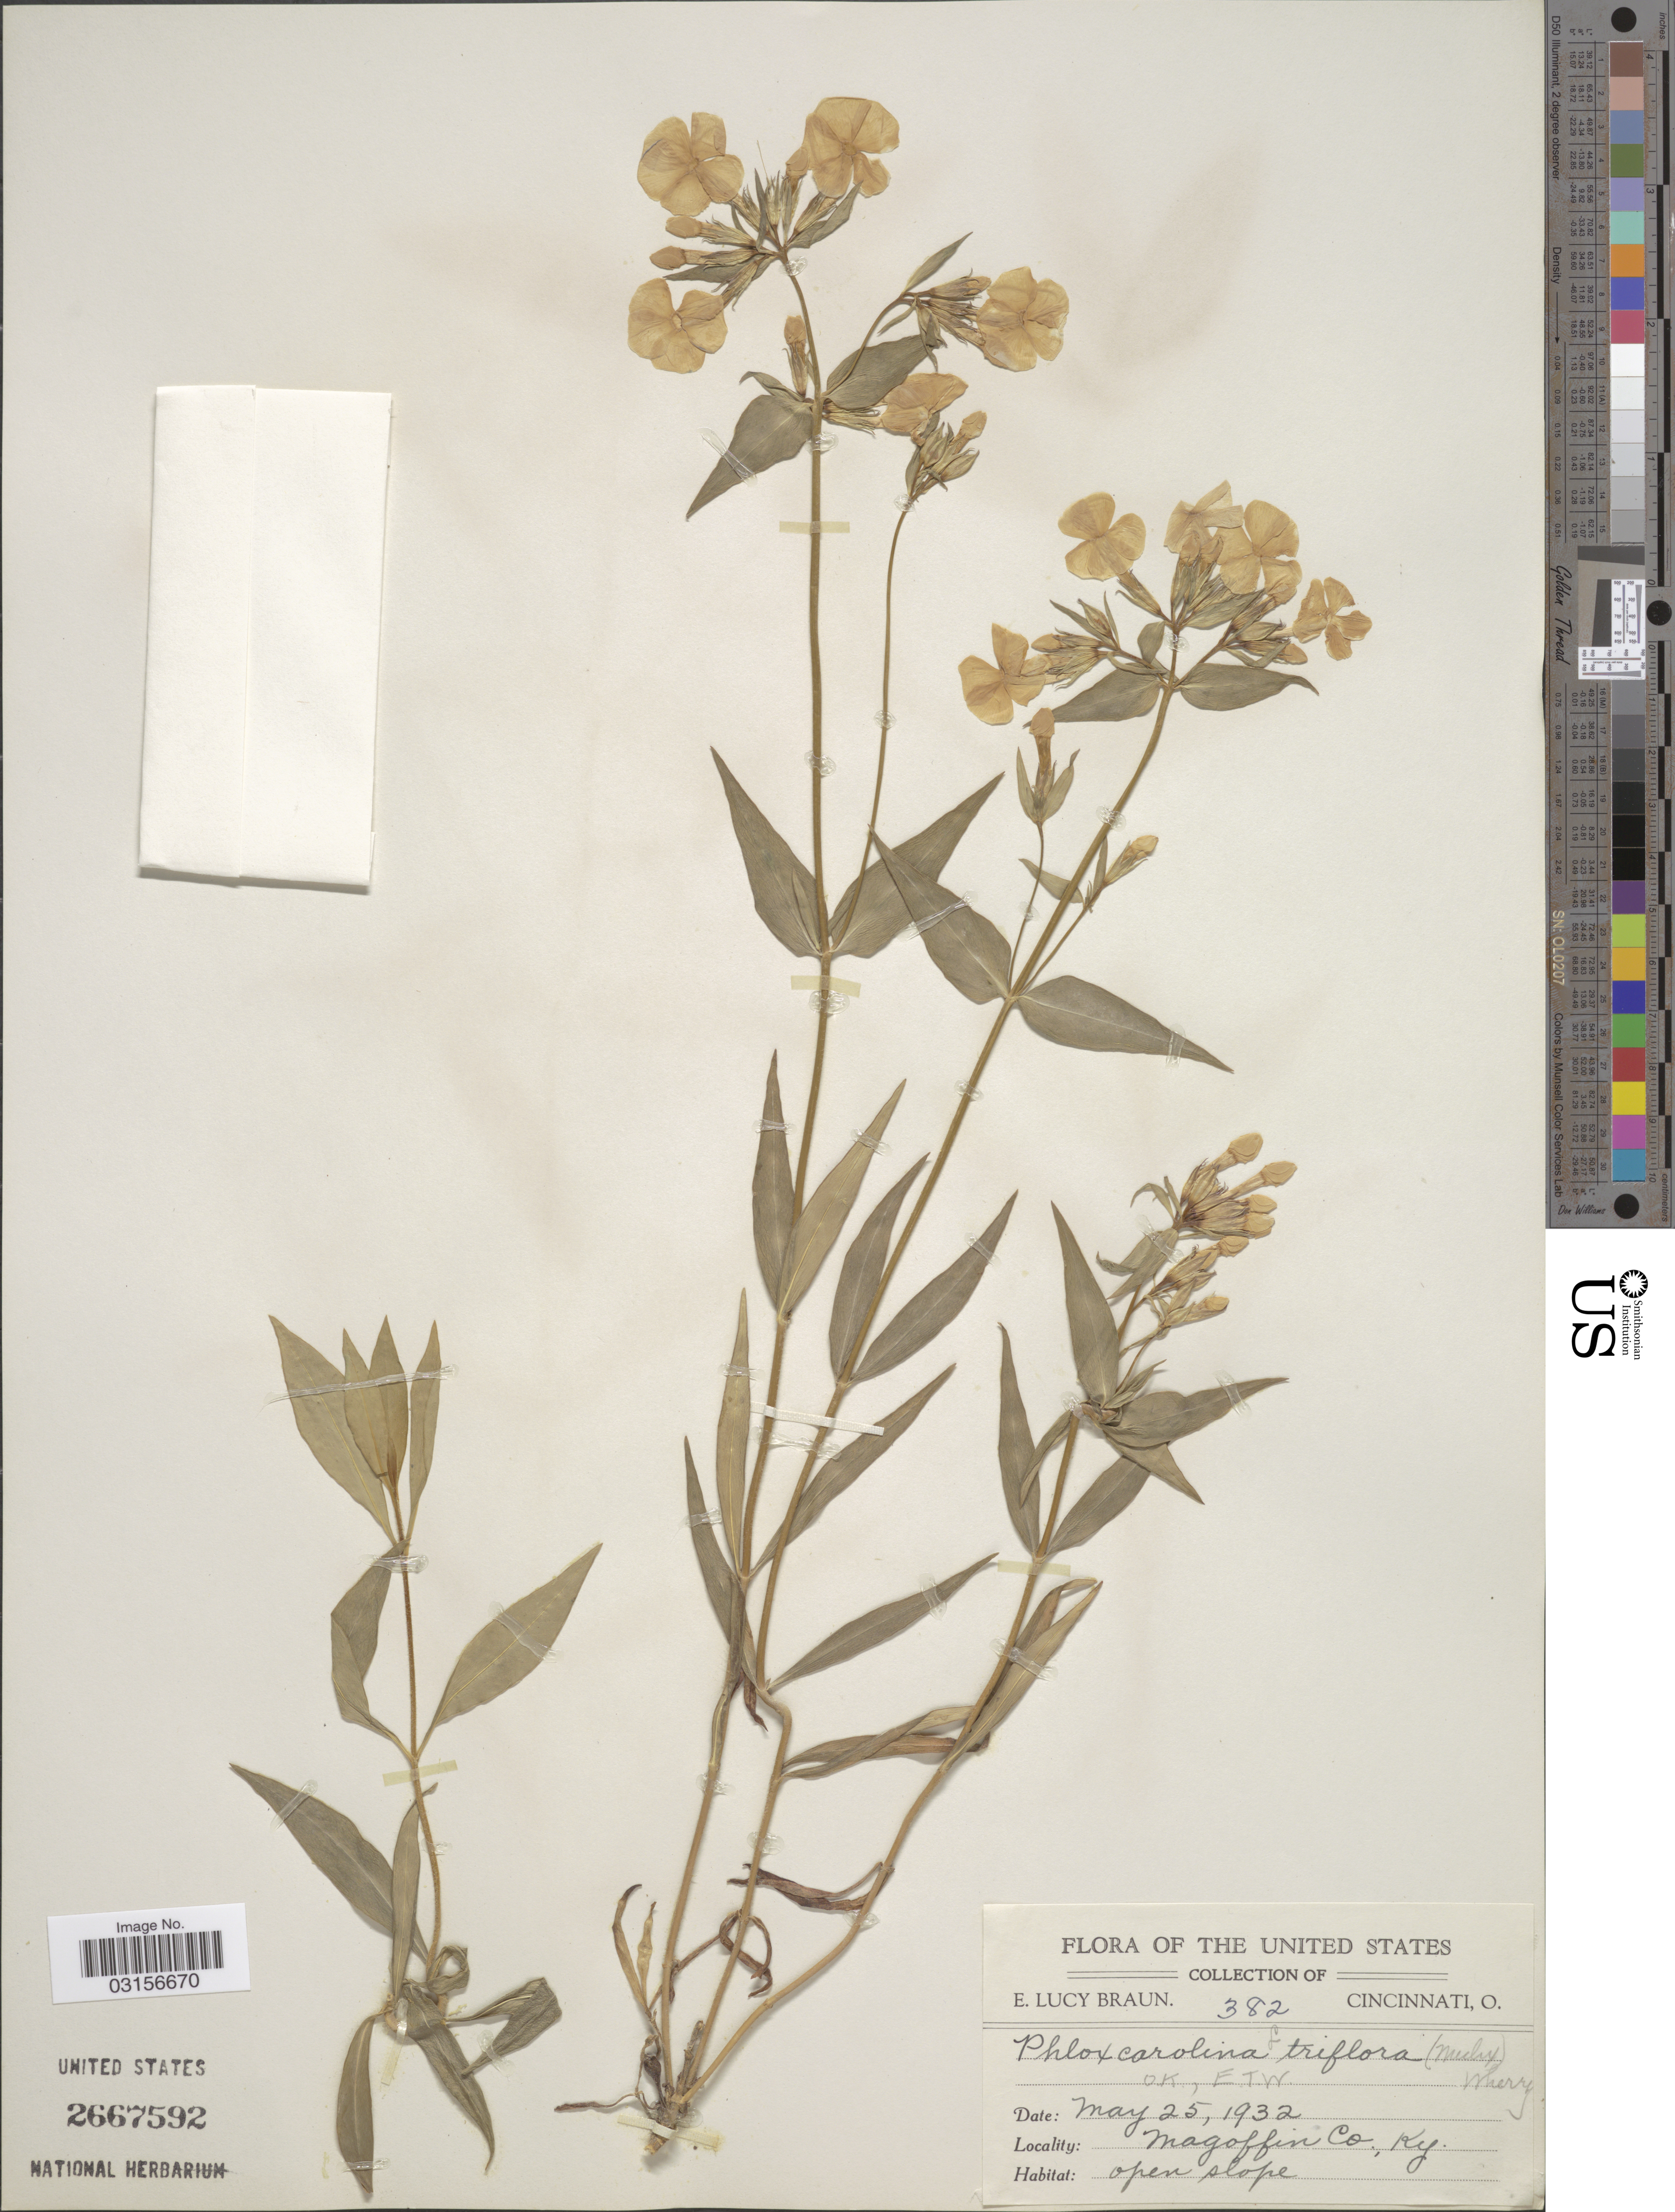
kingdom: Plantae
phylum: Tracheophyta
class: Magnoliopsida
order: Ericales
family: Polemoniaceae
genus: Phlox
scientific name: Phlox glaberrima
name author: L.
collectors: E. L. Braun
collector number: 382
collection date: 1932-05-25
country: United States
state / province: Kentucky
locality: Magoffin Co., Ky.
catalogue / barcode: US 2667592